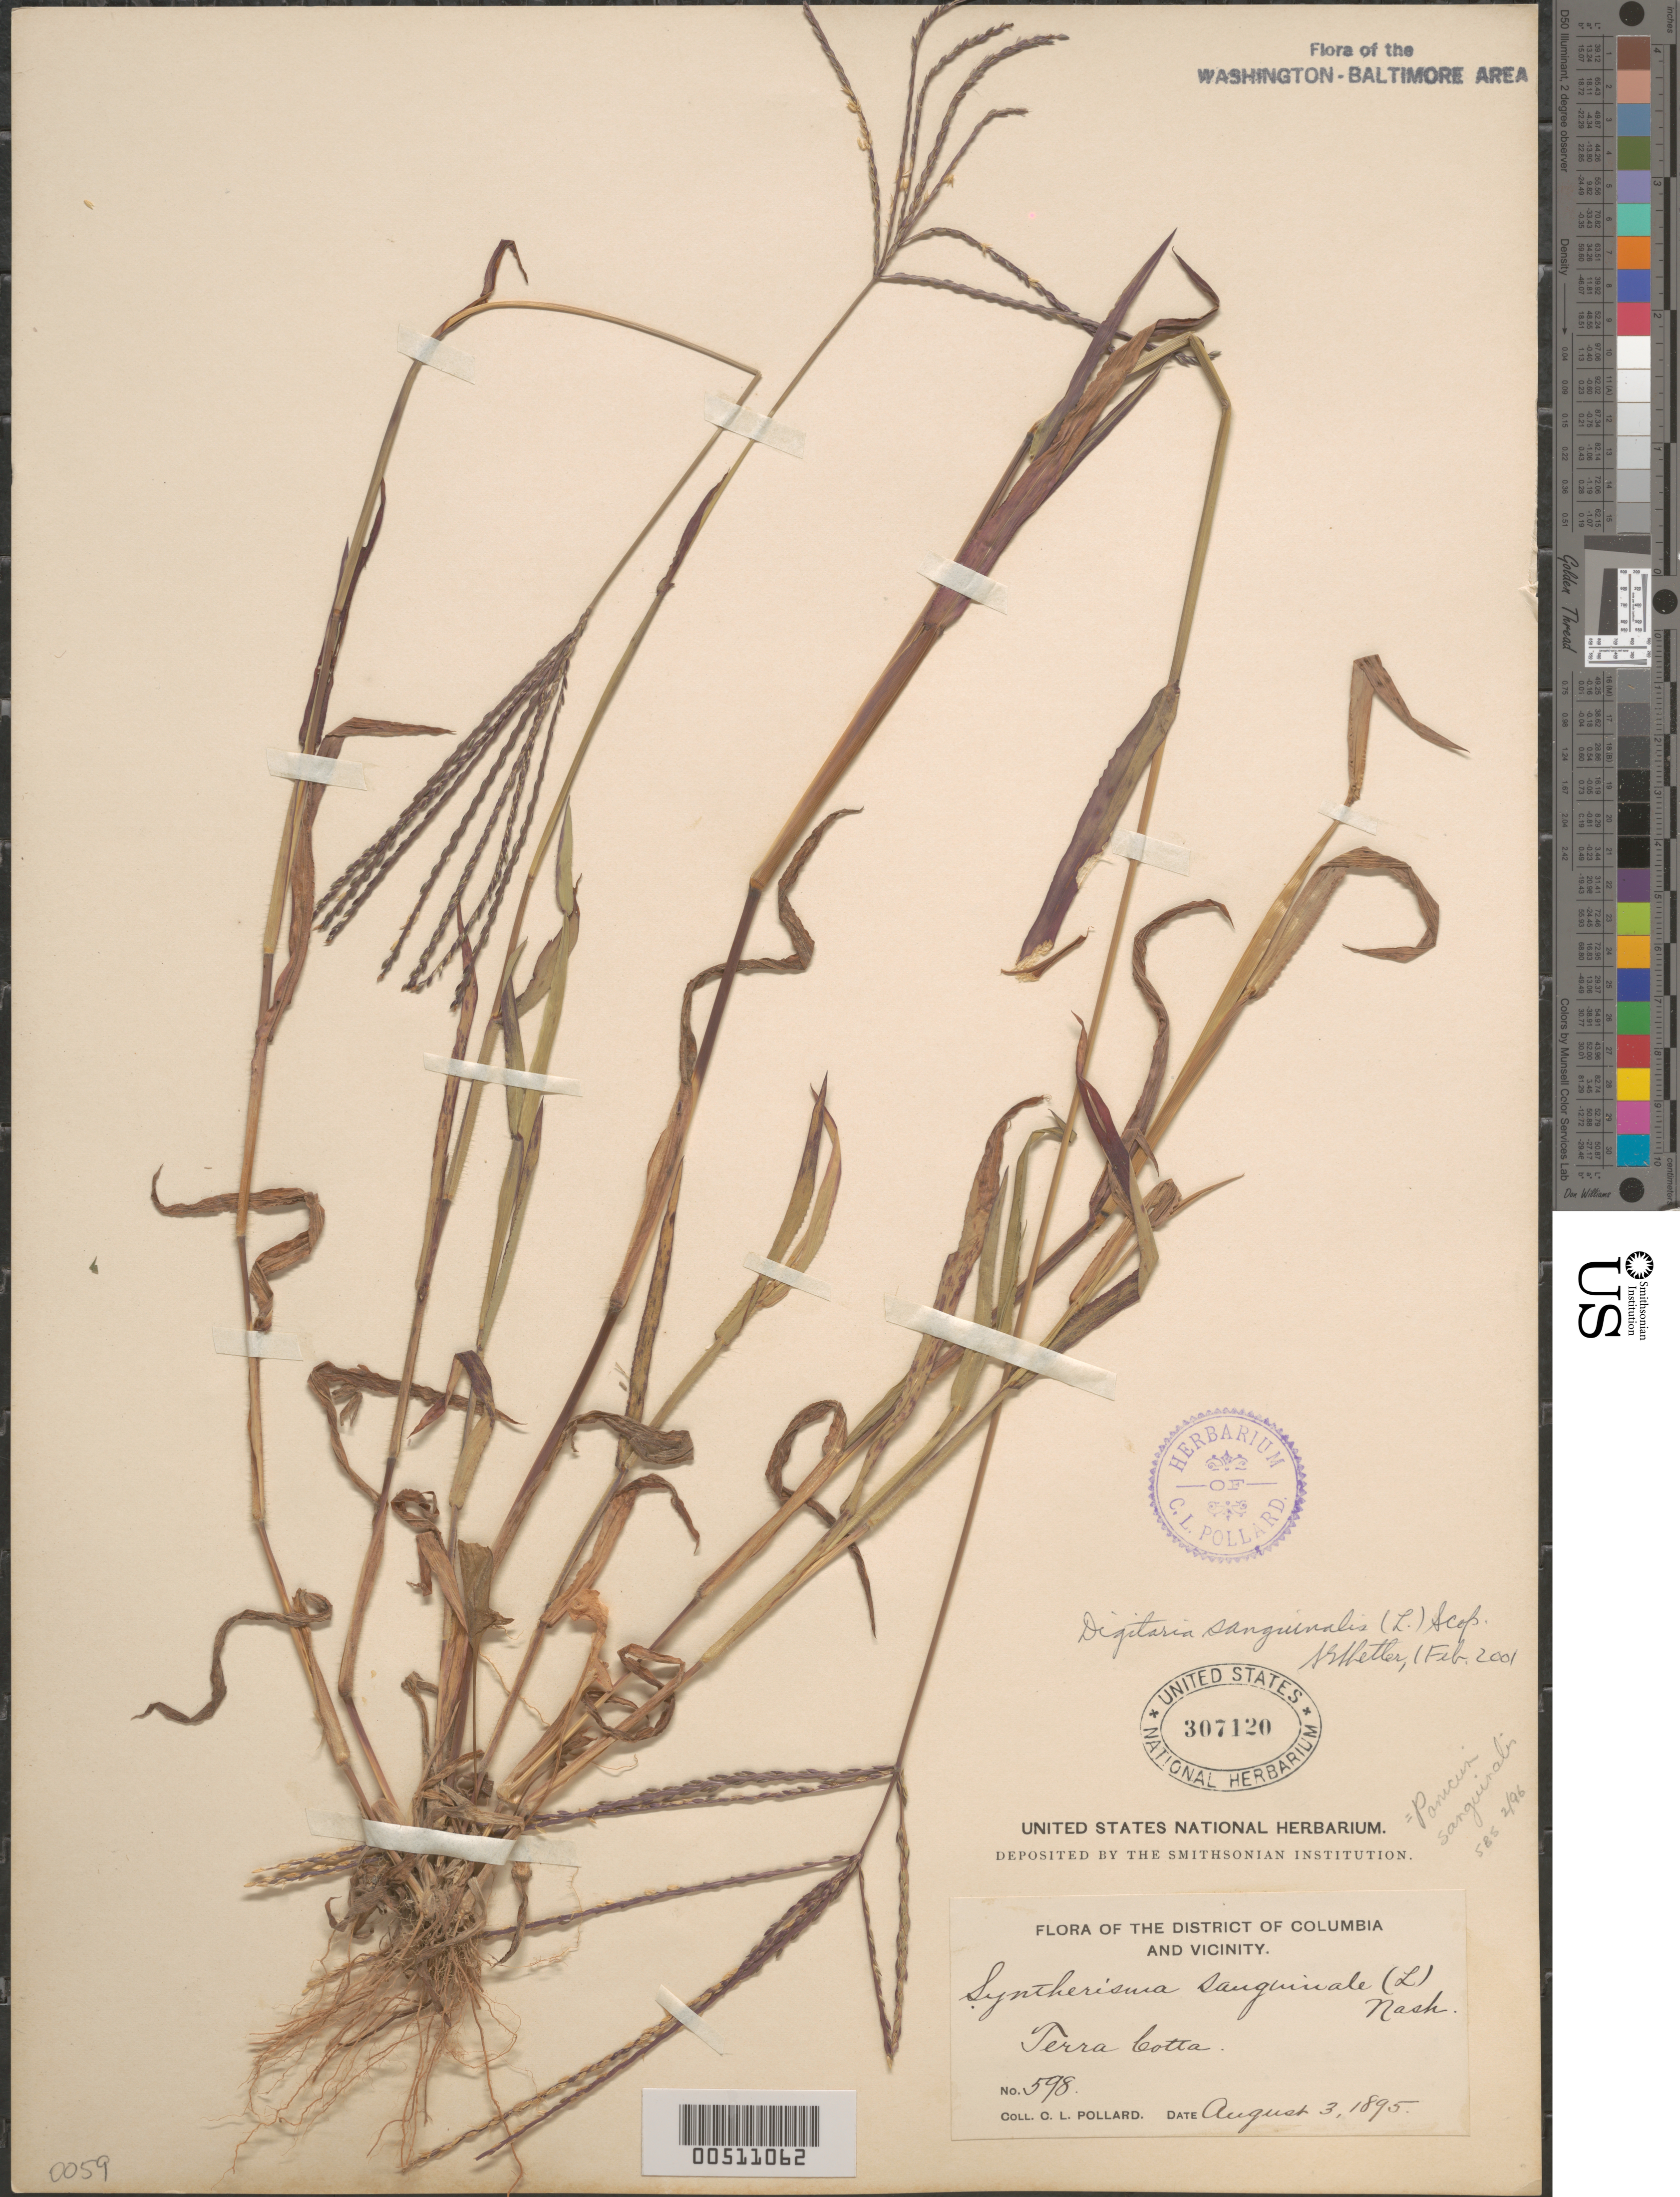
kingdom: Plantae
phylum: Tracheophyta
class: Liliopsida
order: Poales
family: Poaceae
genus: Digitaria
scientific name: Digitaria sanguinalis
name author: (L.) Scop.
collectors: C. L. Pollard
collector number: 598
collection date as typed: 03 Aug 1895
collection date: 1895-08-03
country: United States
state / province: District of Columbia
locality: Terra Cotta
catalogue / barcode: US 307120